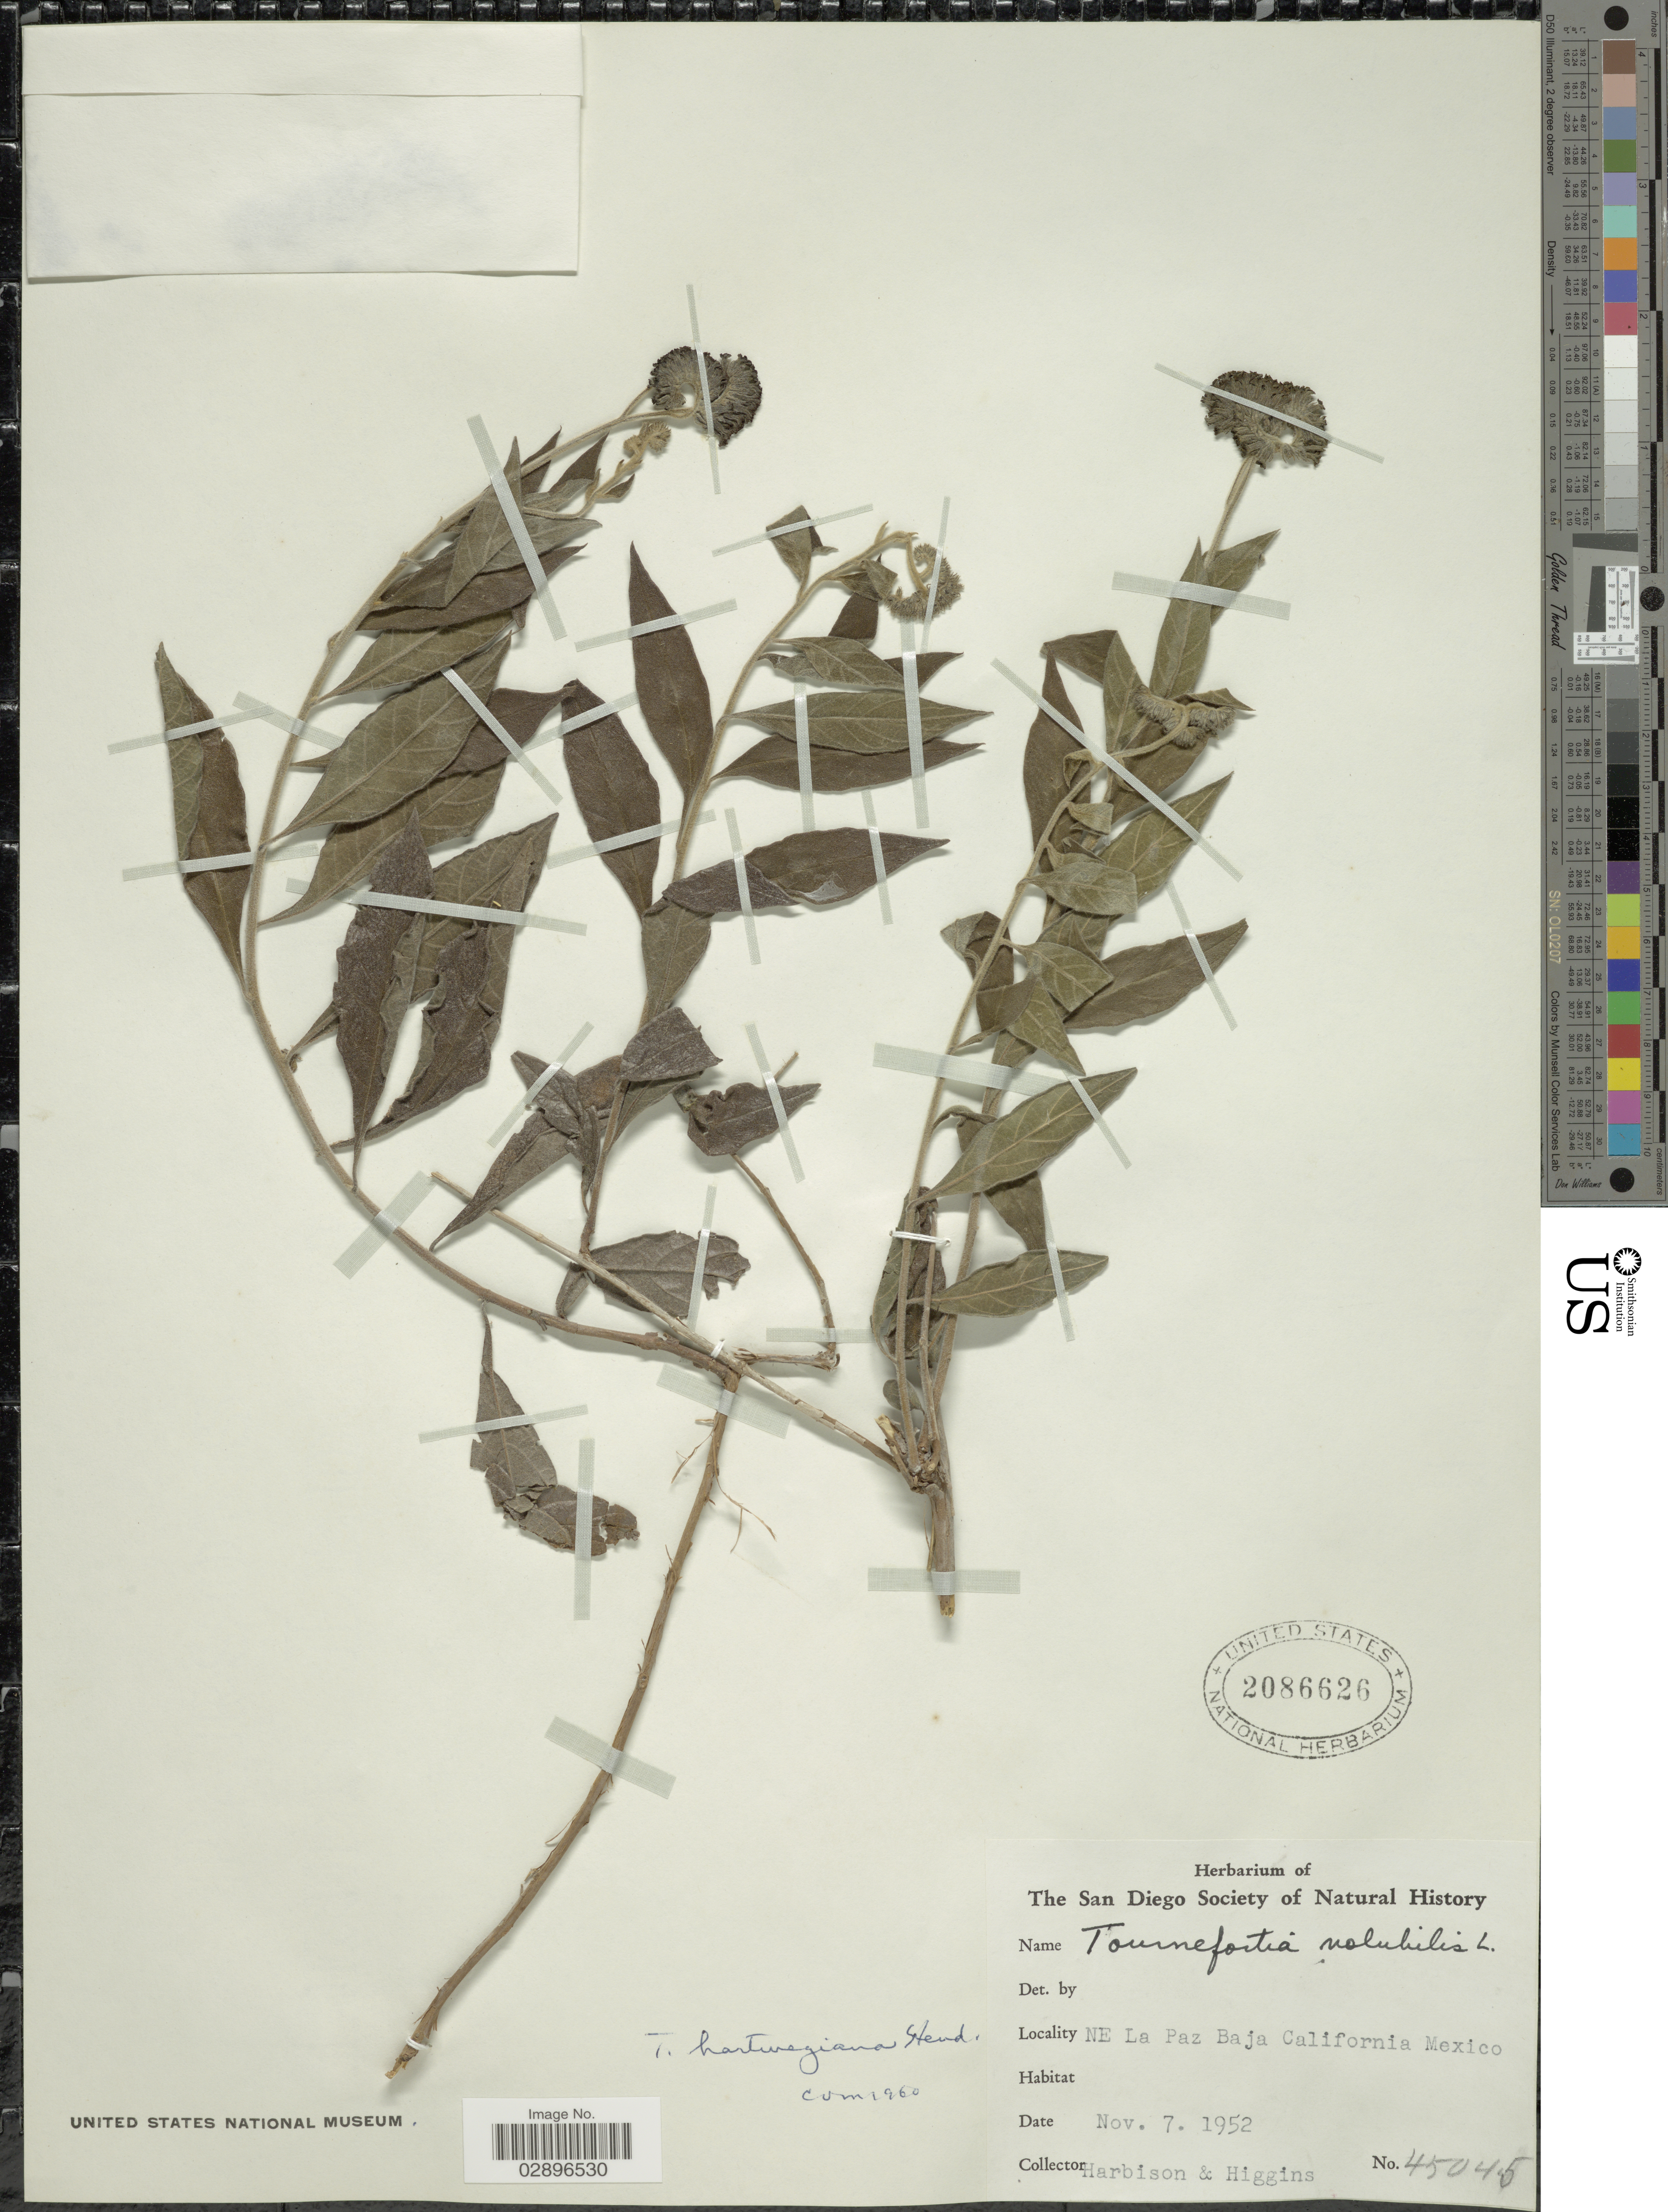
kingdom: Plantae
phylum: Tracheophyta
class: Magnoliopsida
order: Boraginales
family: Heliotropiaceae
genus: Tournefortia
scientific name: Tournefortia hartwegiana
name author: Steud.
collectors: -- Higgins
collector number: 45045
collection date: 1952-11-07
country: Mexico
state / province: Baja California Sur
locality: NE La Paz.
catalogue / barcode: US 2086626